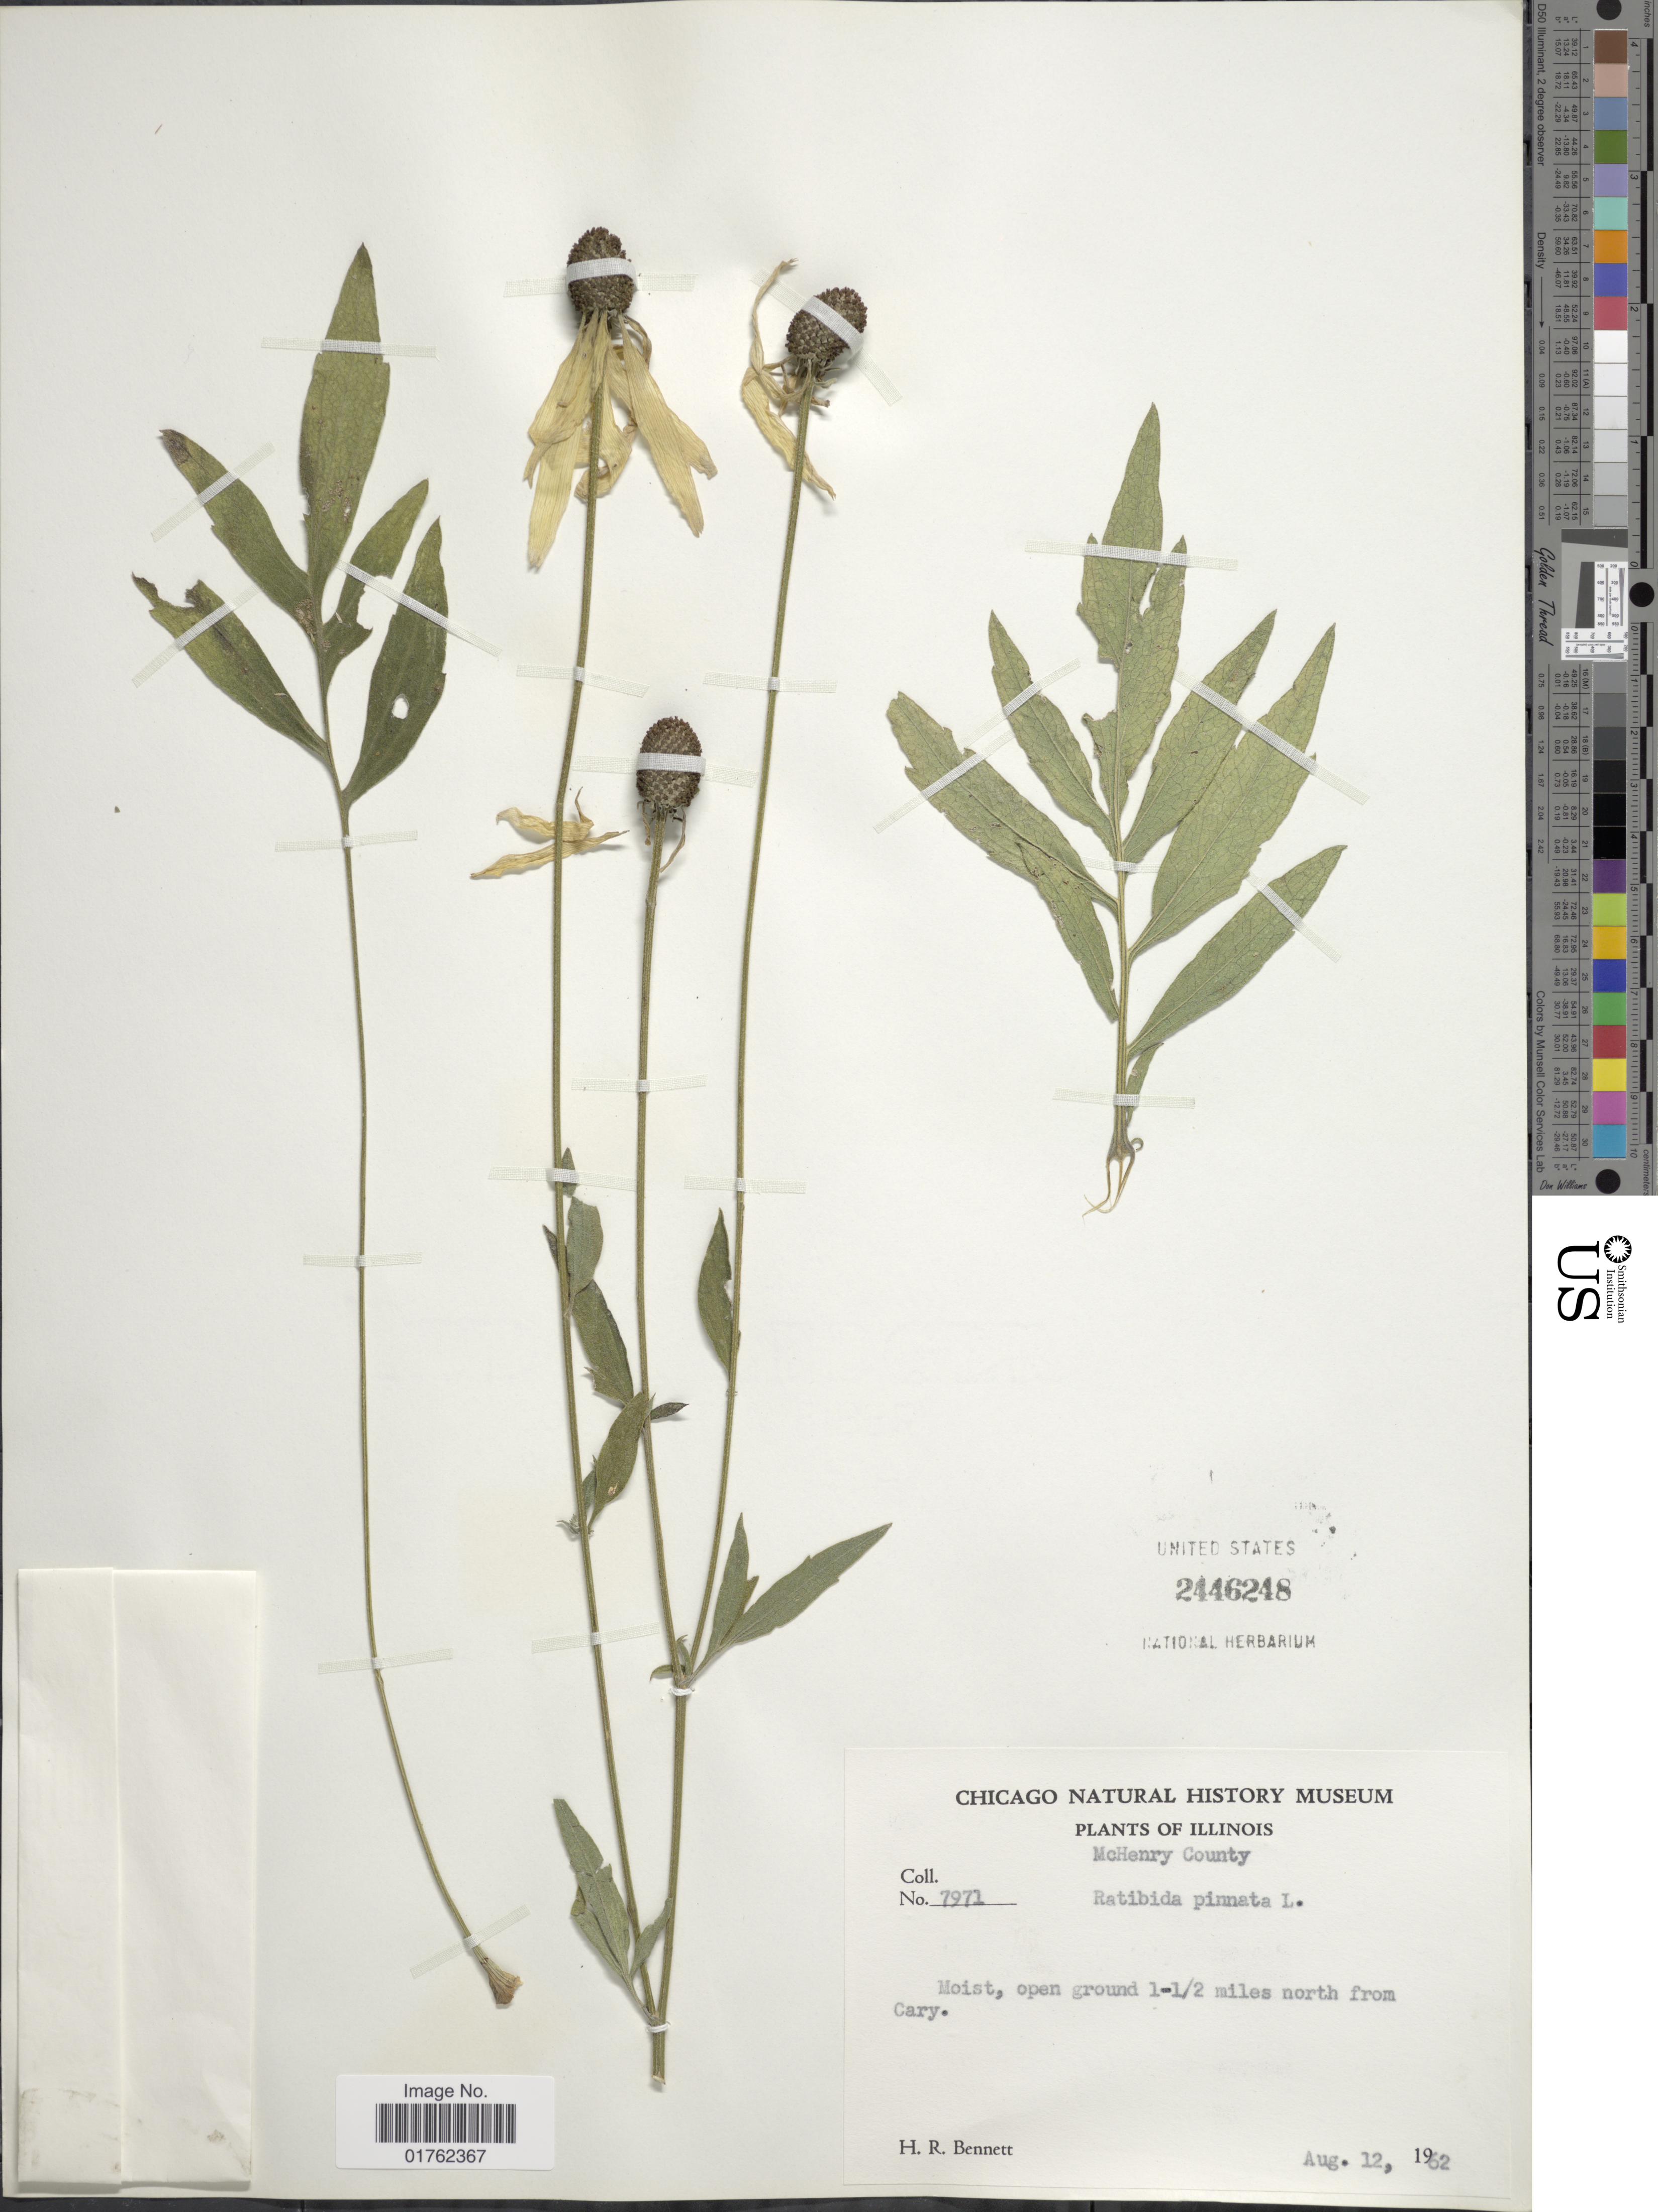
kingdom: Plantae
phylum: Tracheophyta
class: Magnoliopsida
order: Asterales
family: Asteraceae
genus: Ratibida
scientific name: Ratibida pinnata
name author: (Vent.) Barnhart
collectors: H. R. Bennett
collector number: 7971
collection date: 1962-08-12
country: United States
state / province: Illinois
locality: McHenry County, Moist, open ground 1-½ miles north from Cary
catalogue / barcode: US 2446248